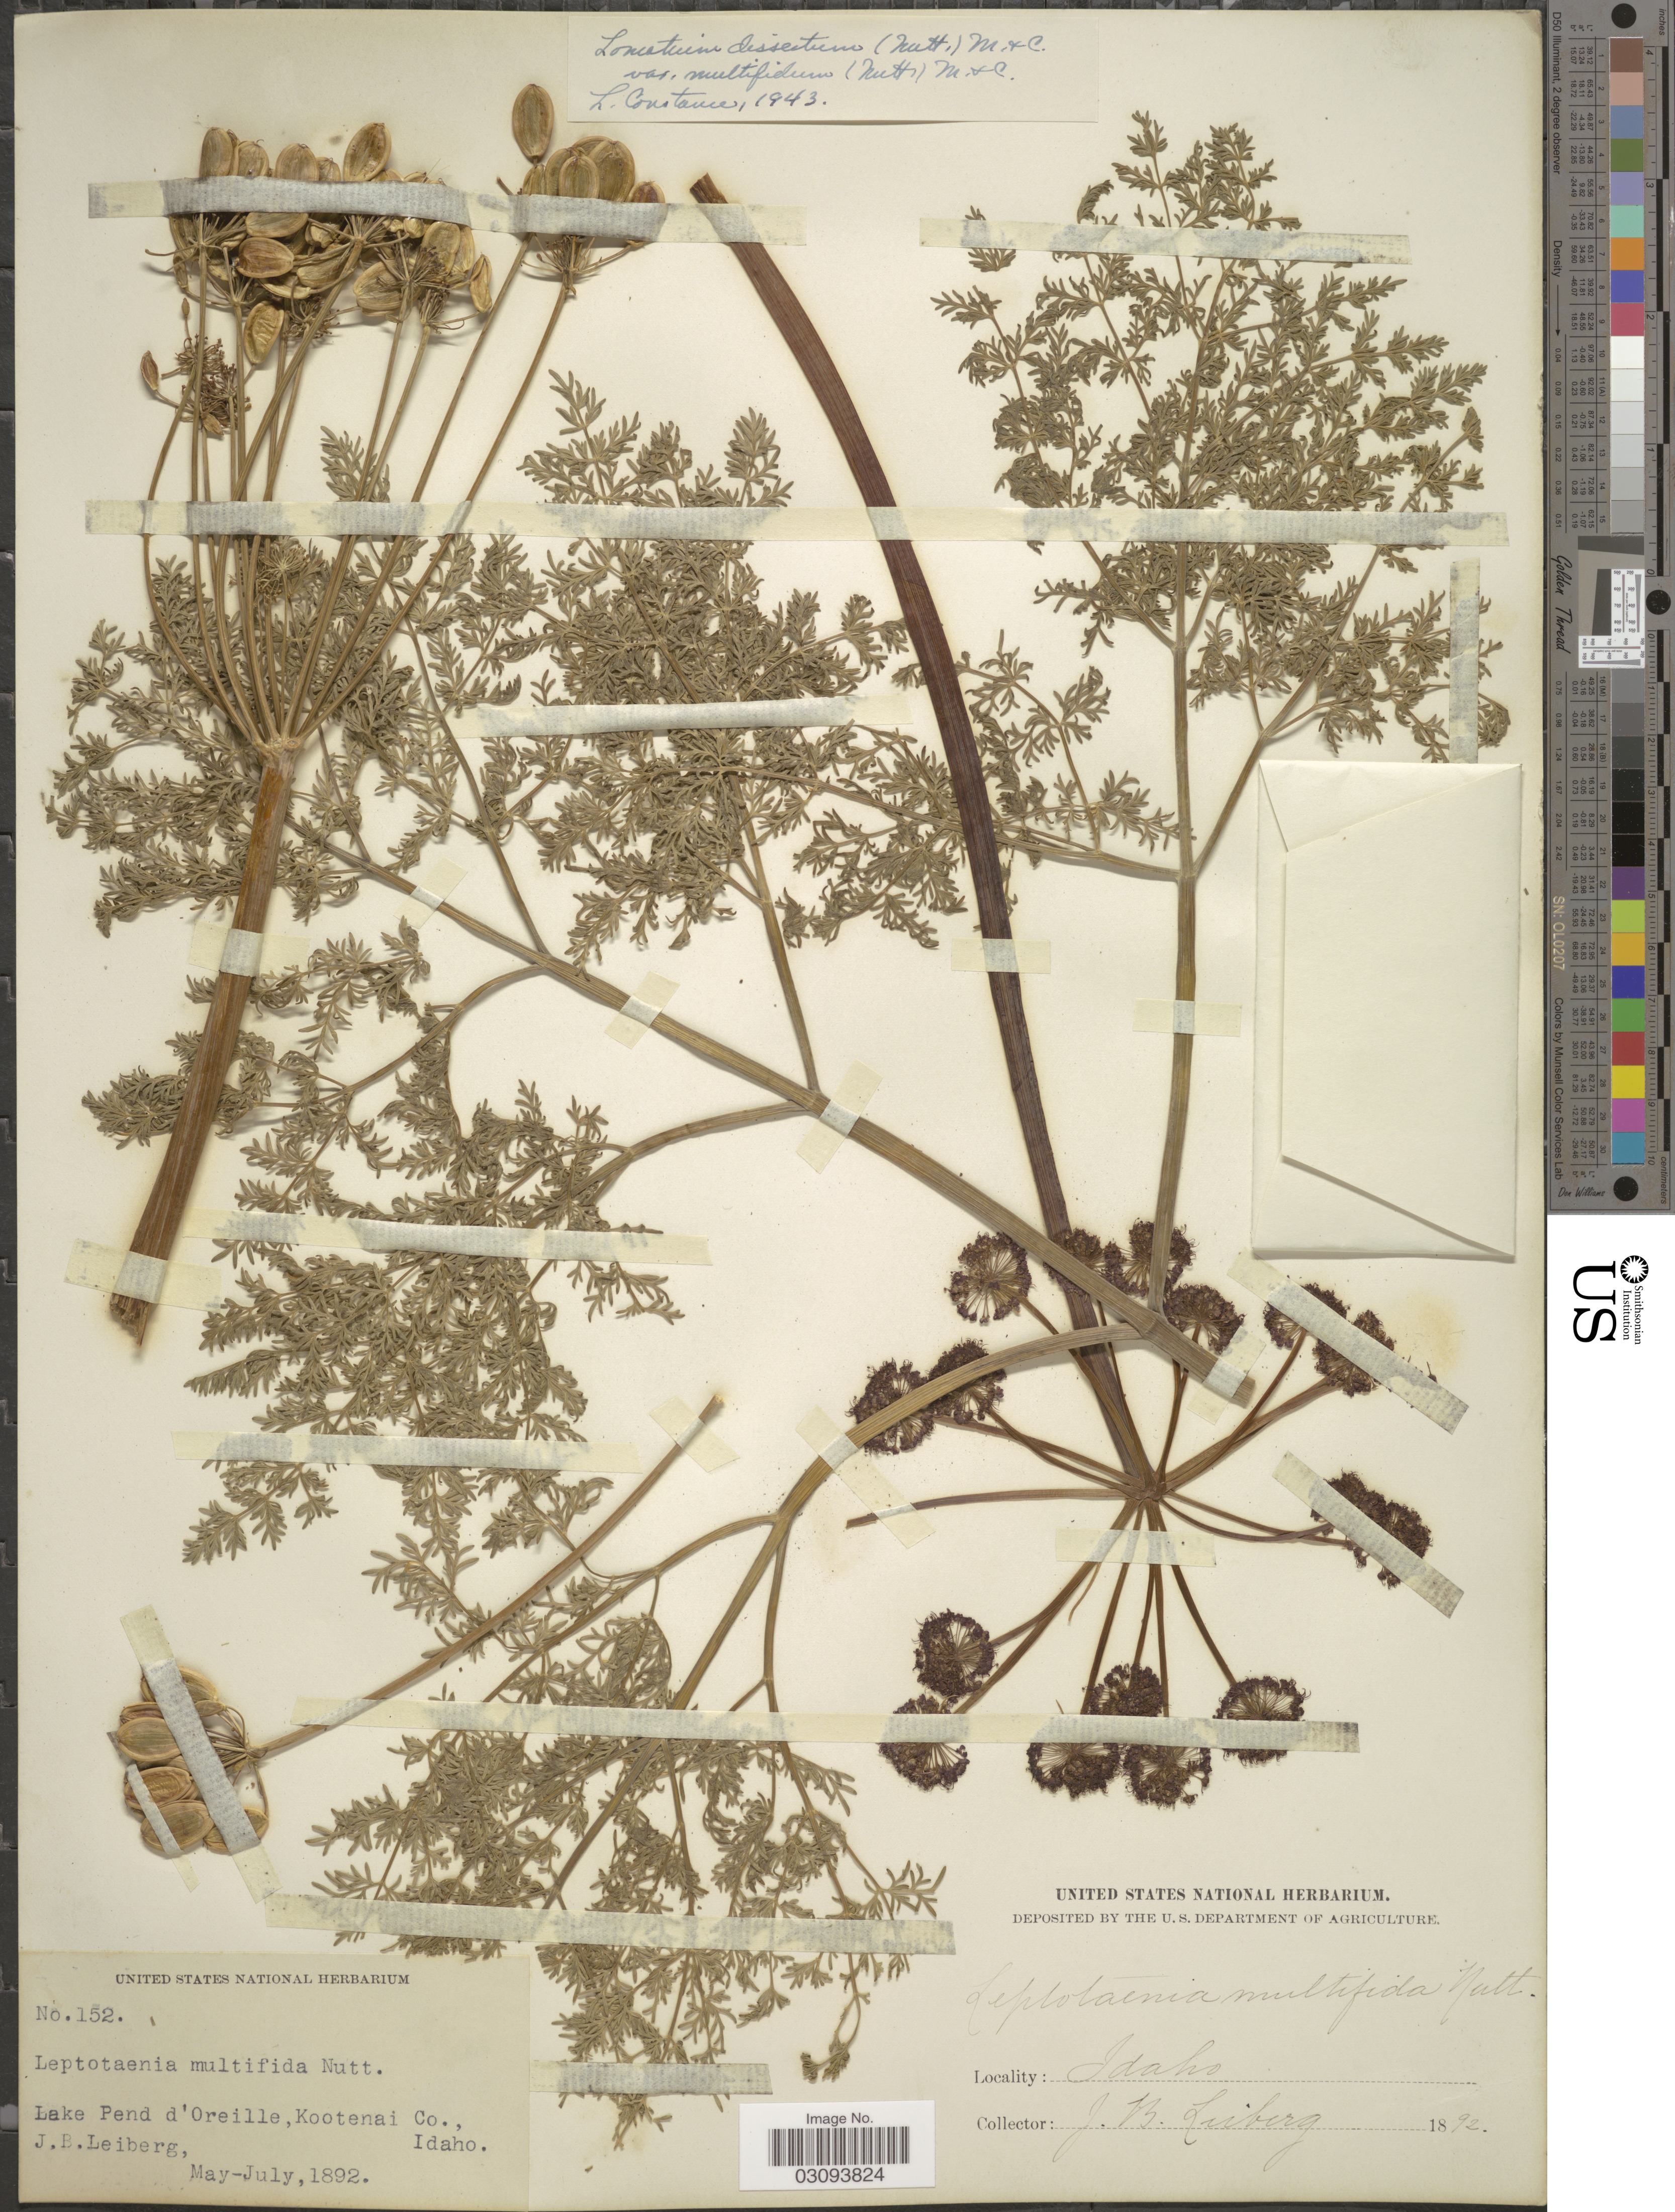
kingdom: Plantae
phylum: Tracheophyta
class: Magnoliopsida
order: Apiales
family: Apiaceae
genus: Lomatium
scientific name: Lomatium dissectum var. multifidum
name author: (Nutt.) Mathias & Constance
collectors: J. B. Leiberg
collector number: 152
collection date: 1892-05/1892-07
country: United States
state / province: Idaho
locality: Lake Pend d'Oreille, Kootenai Co.